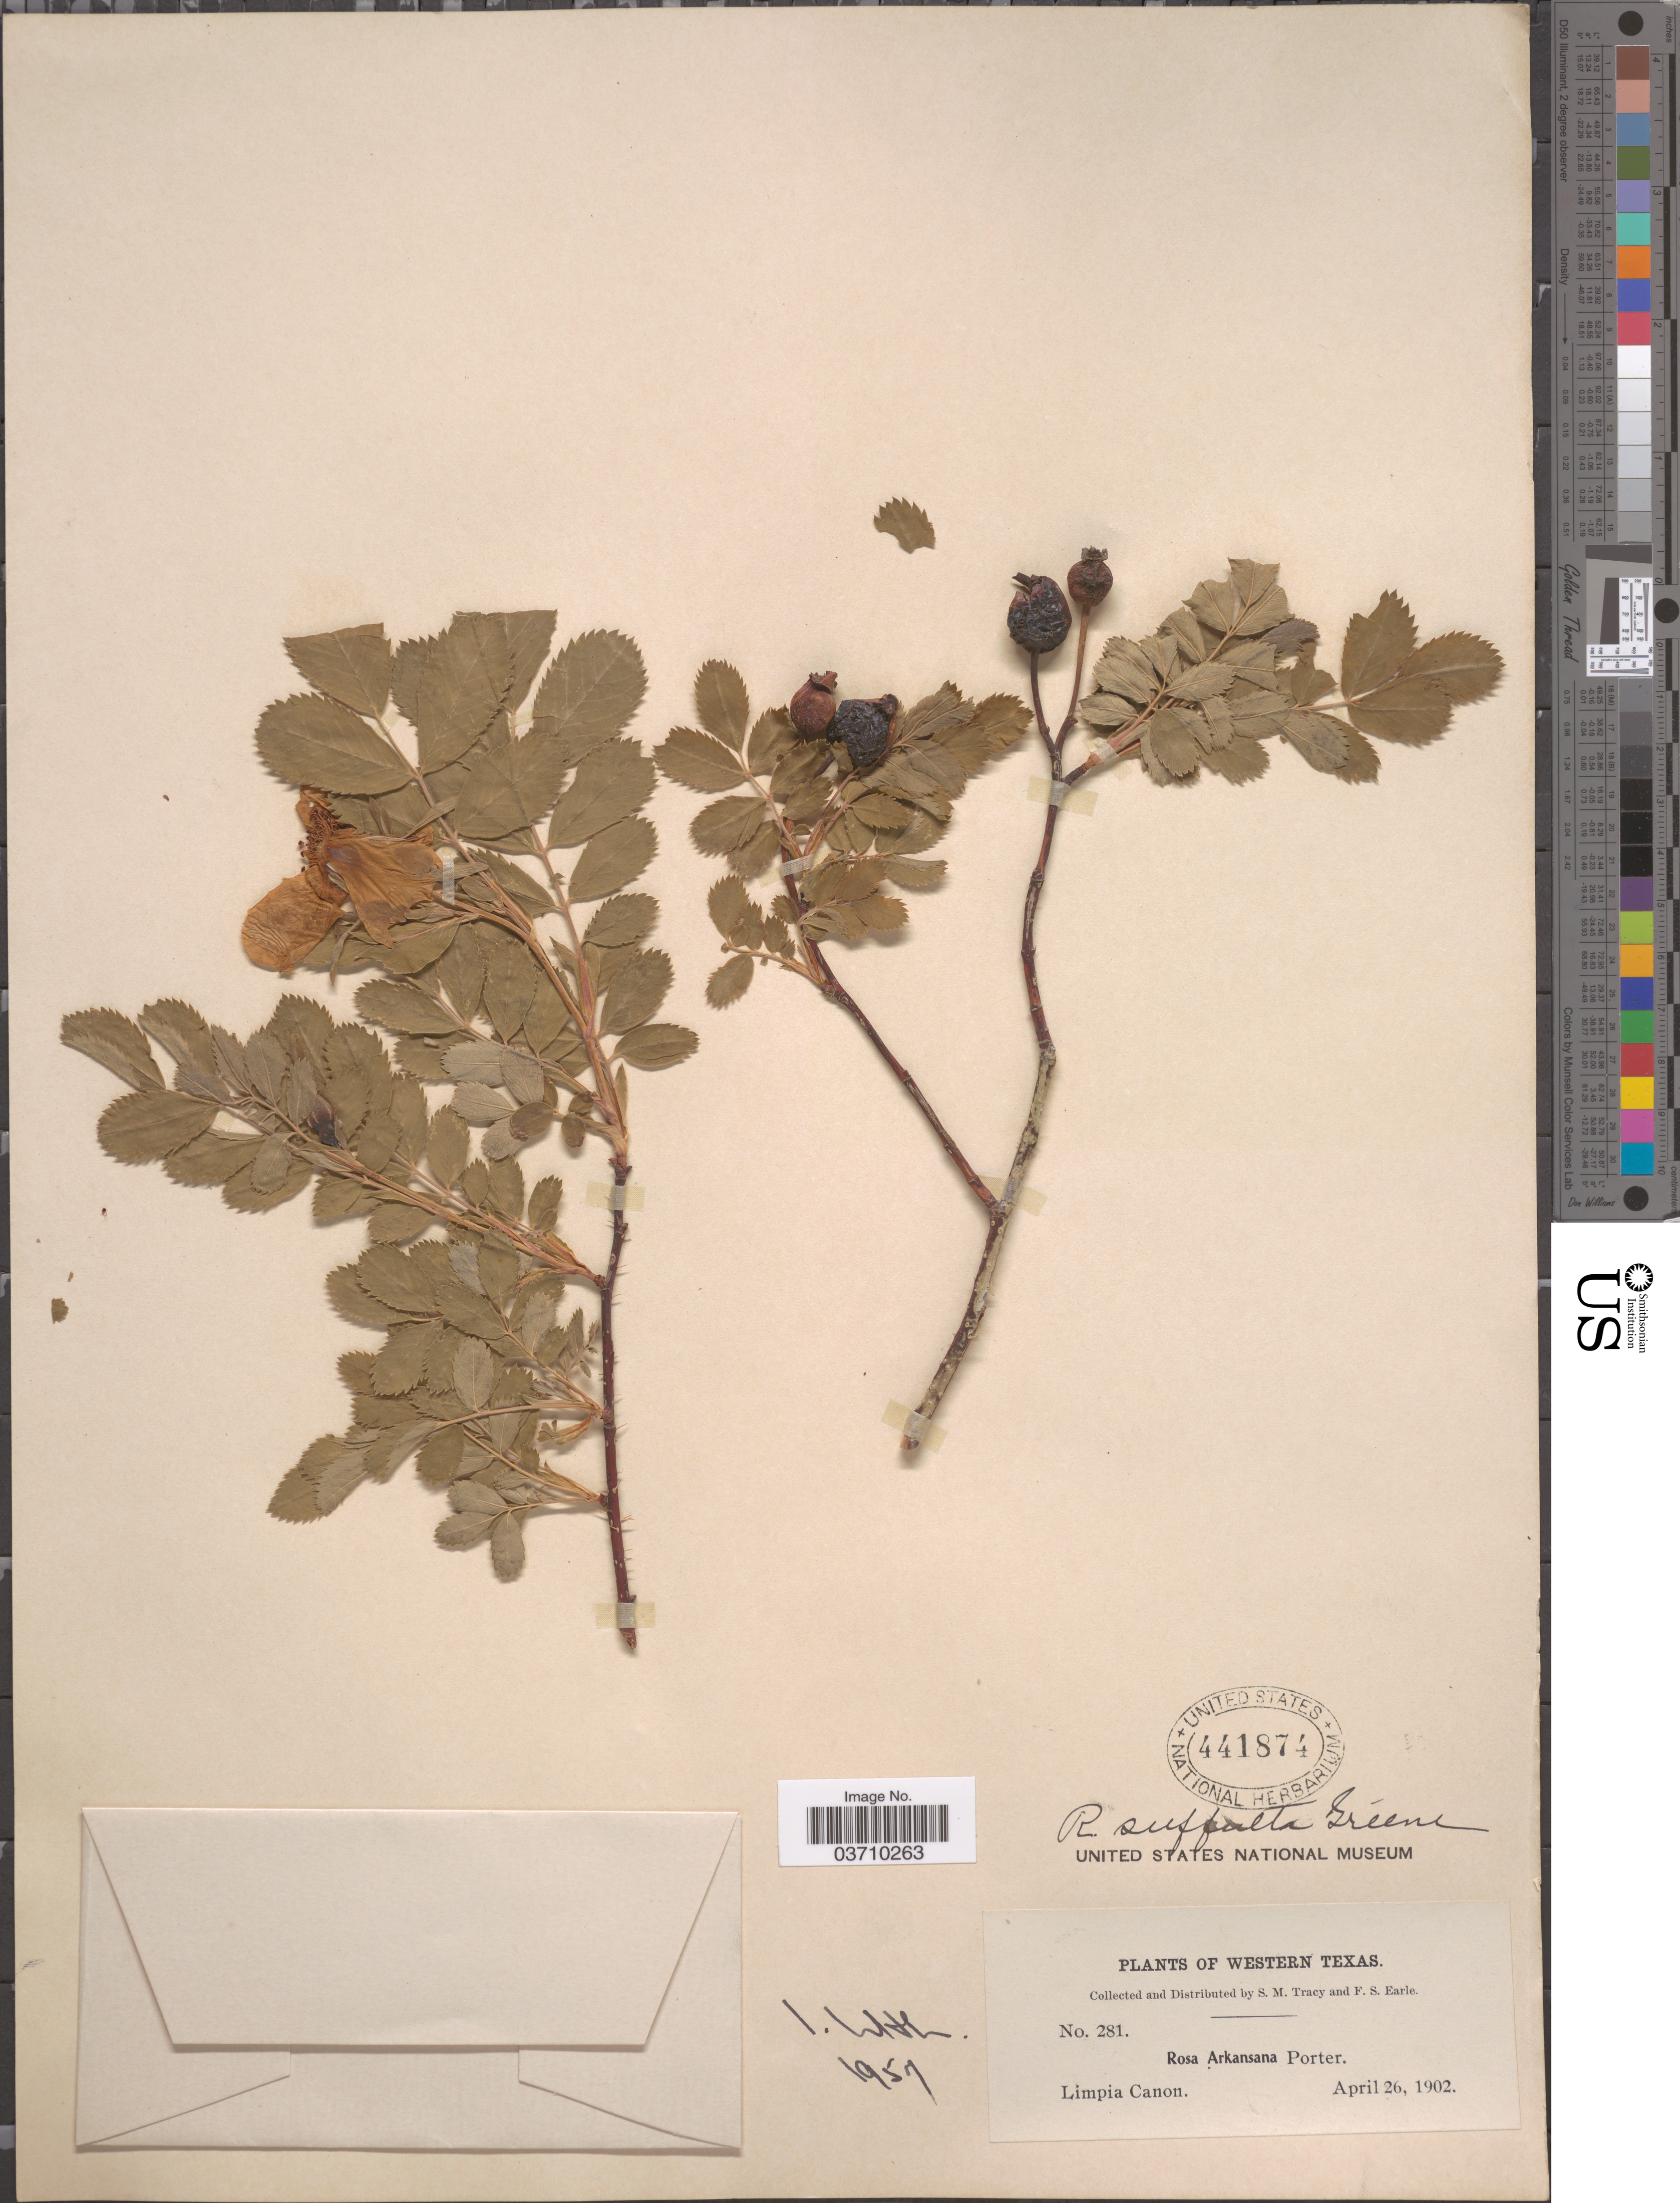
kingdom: Plantae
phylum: Tracheophyta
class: Magnoliopsida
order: Rosales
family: Rosaceae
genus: Rosa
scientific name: Rosa arkansana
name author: Porter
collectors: S. M. Tracy & F. S. Earle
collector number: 281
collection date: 1902-04-26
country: United States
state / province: Texas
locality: Western Texas. Limpia Canon.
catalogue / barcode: US 441874